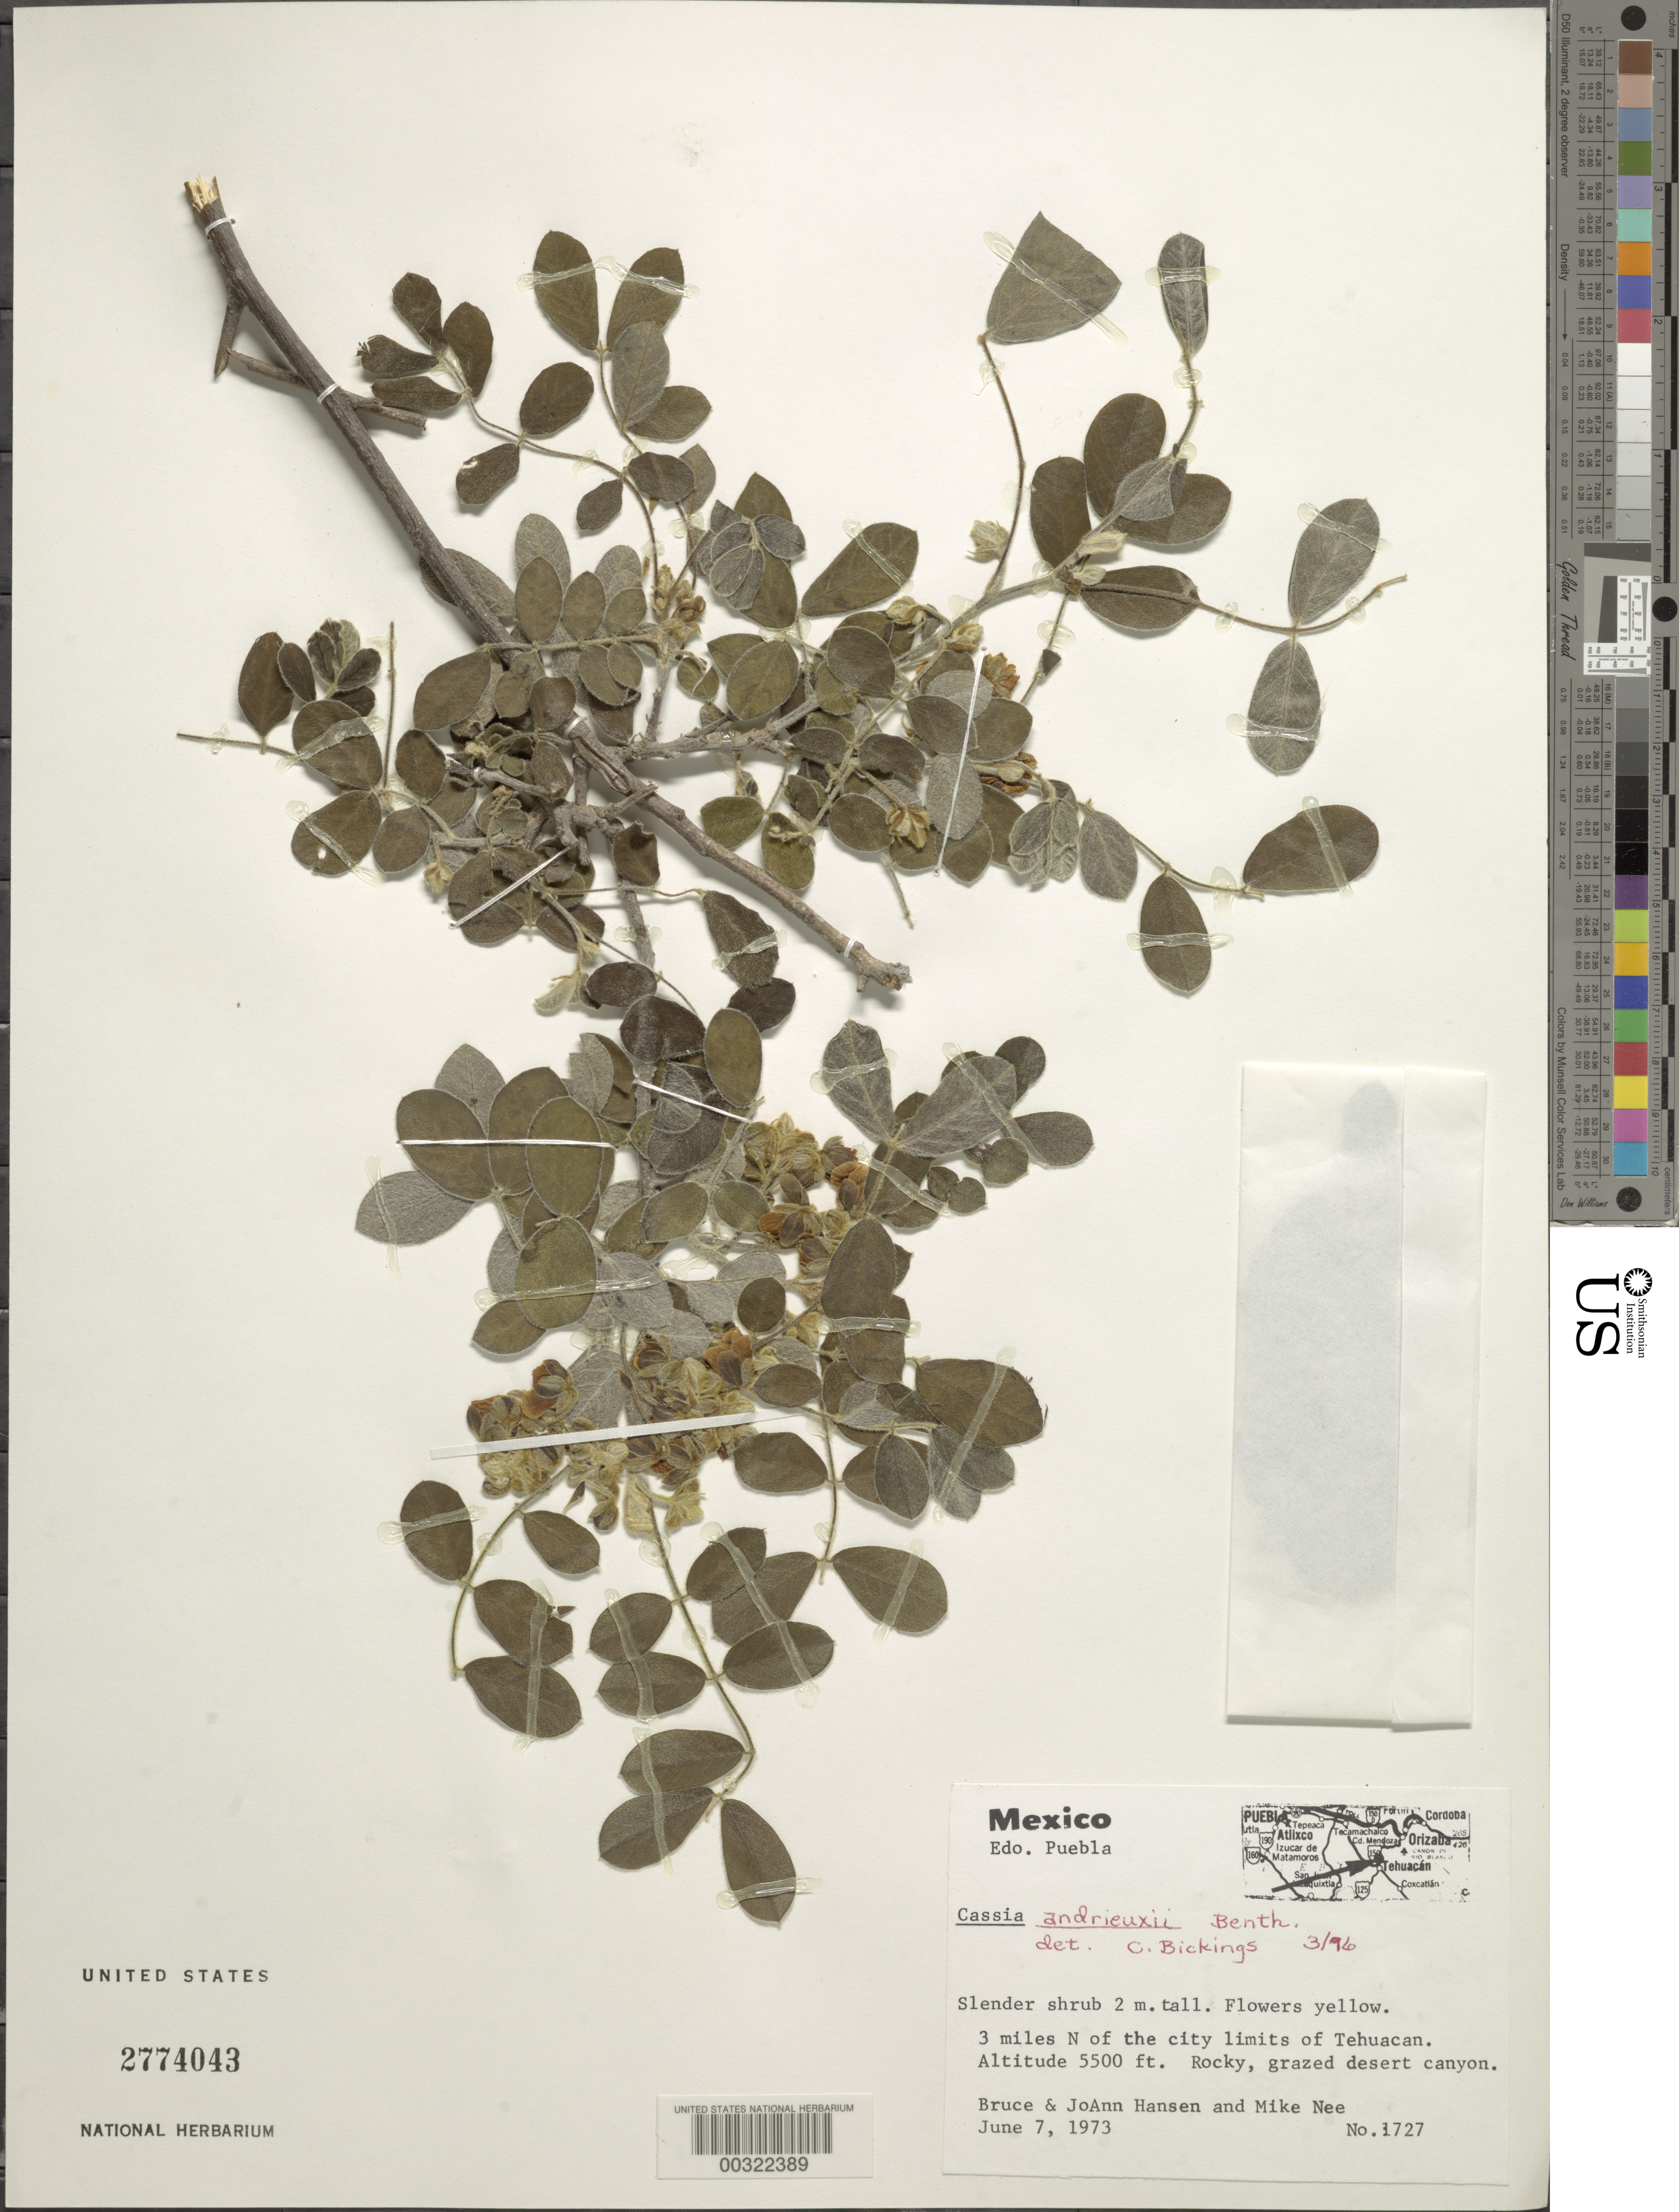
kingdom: Plantae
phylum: Tracheophyta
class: Magnoliopsida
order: Fabales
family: Fabaceae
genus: Senna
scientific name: Senna andrieuxii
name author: (Benth.) H.S. Irwin & Barneby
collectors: B. Hansen, J. Hansen & M. Nee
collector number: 1727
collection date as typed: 07 Jun 1973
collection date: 1973-06-07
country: Mexico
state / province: Puebla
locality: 3 mi N of the city limits of Tehuacan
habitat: Rocky, grazed desert canyon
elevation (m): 1676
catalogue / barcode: US 2774043